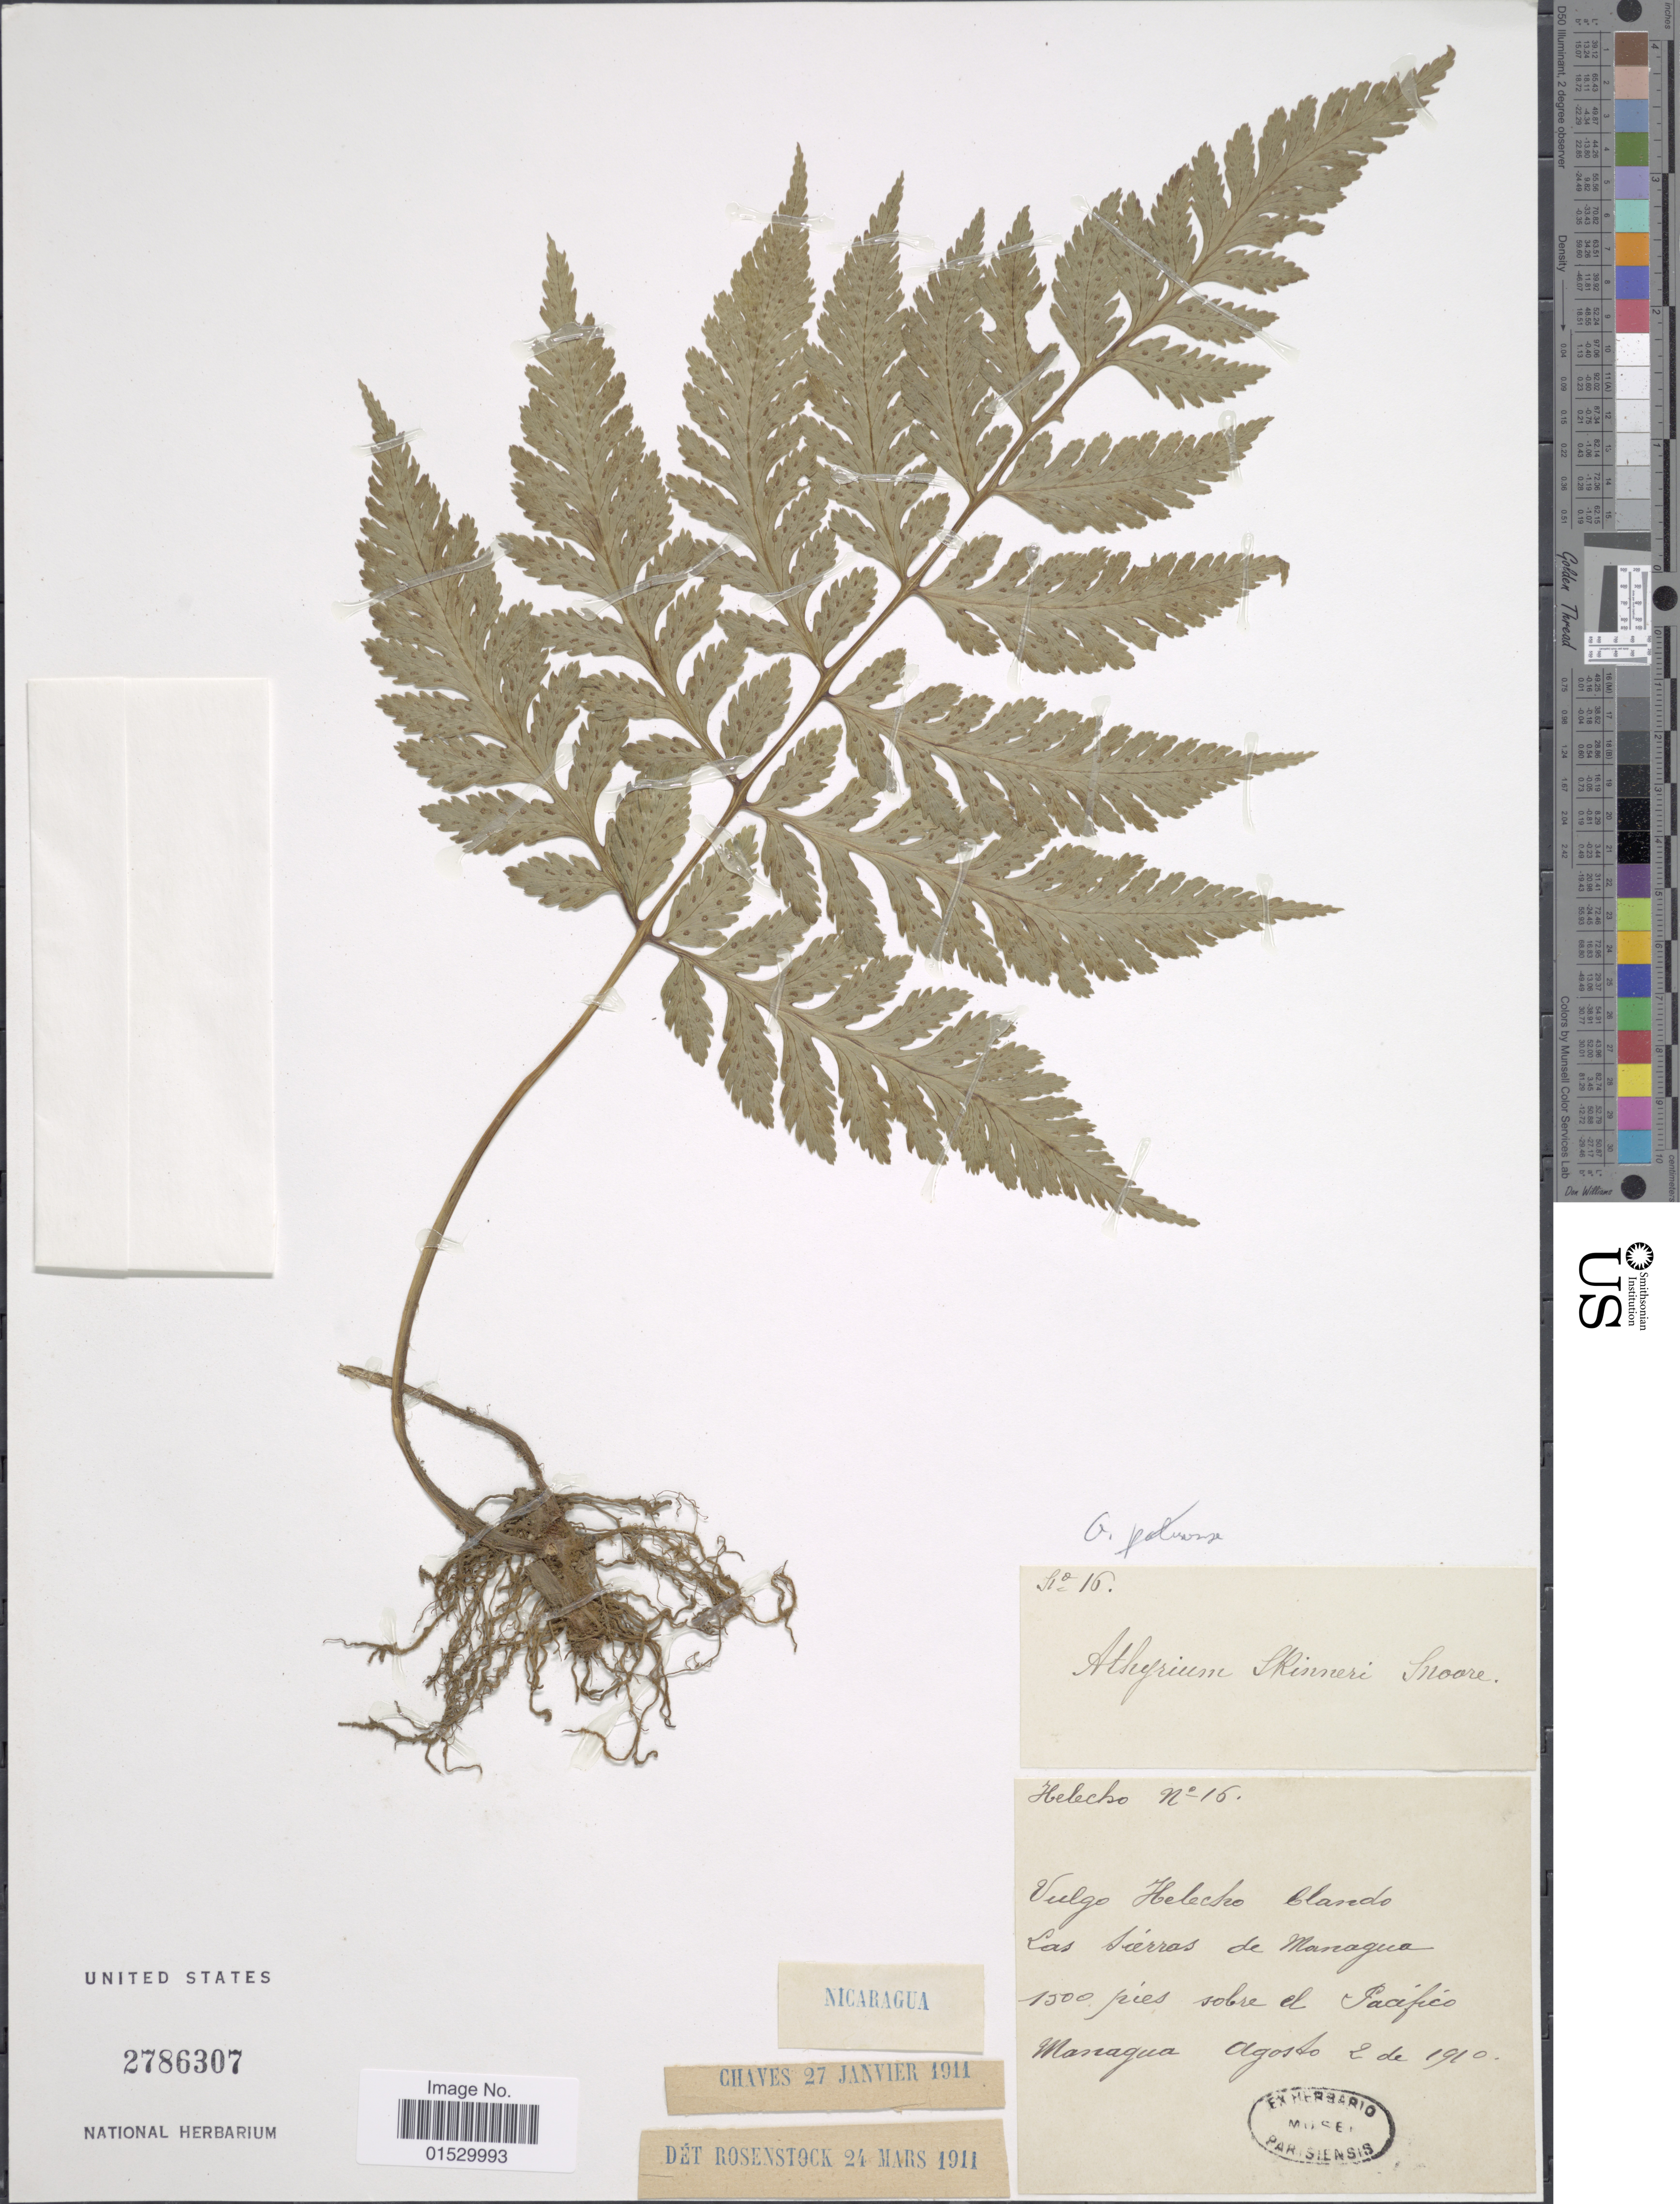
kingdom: Plantae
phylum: Tracheophyta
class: Polypodiopsida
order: Polypodiales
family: Athyriaceae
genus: Athyrium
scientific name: Athyrium skinneri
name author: (Baker) Diels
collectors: ex Herbarium Mus. Paris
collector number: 16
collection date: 1910-08-02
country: Nicaragua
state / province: Managua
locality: Vulgo Helecho Clando, Las Sierras de Managua 1500 pies sobre el Pacifico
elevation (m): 457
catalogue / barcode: US 2786307